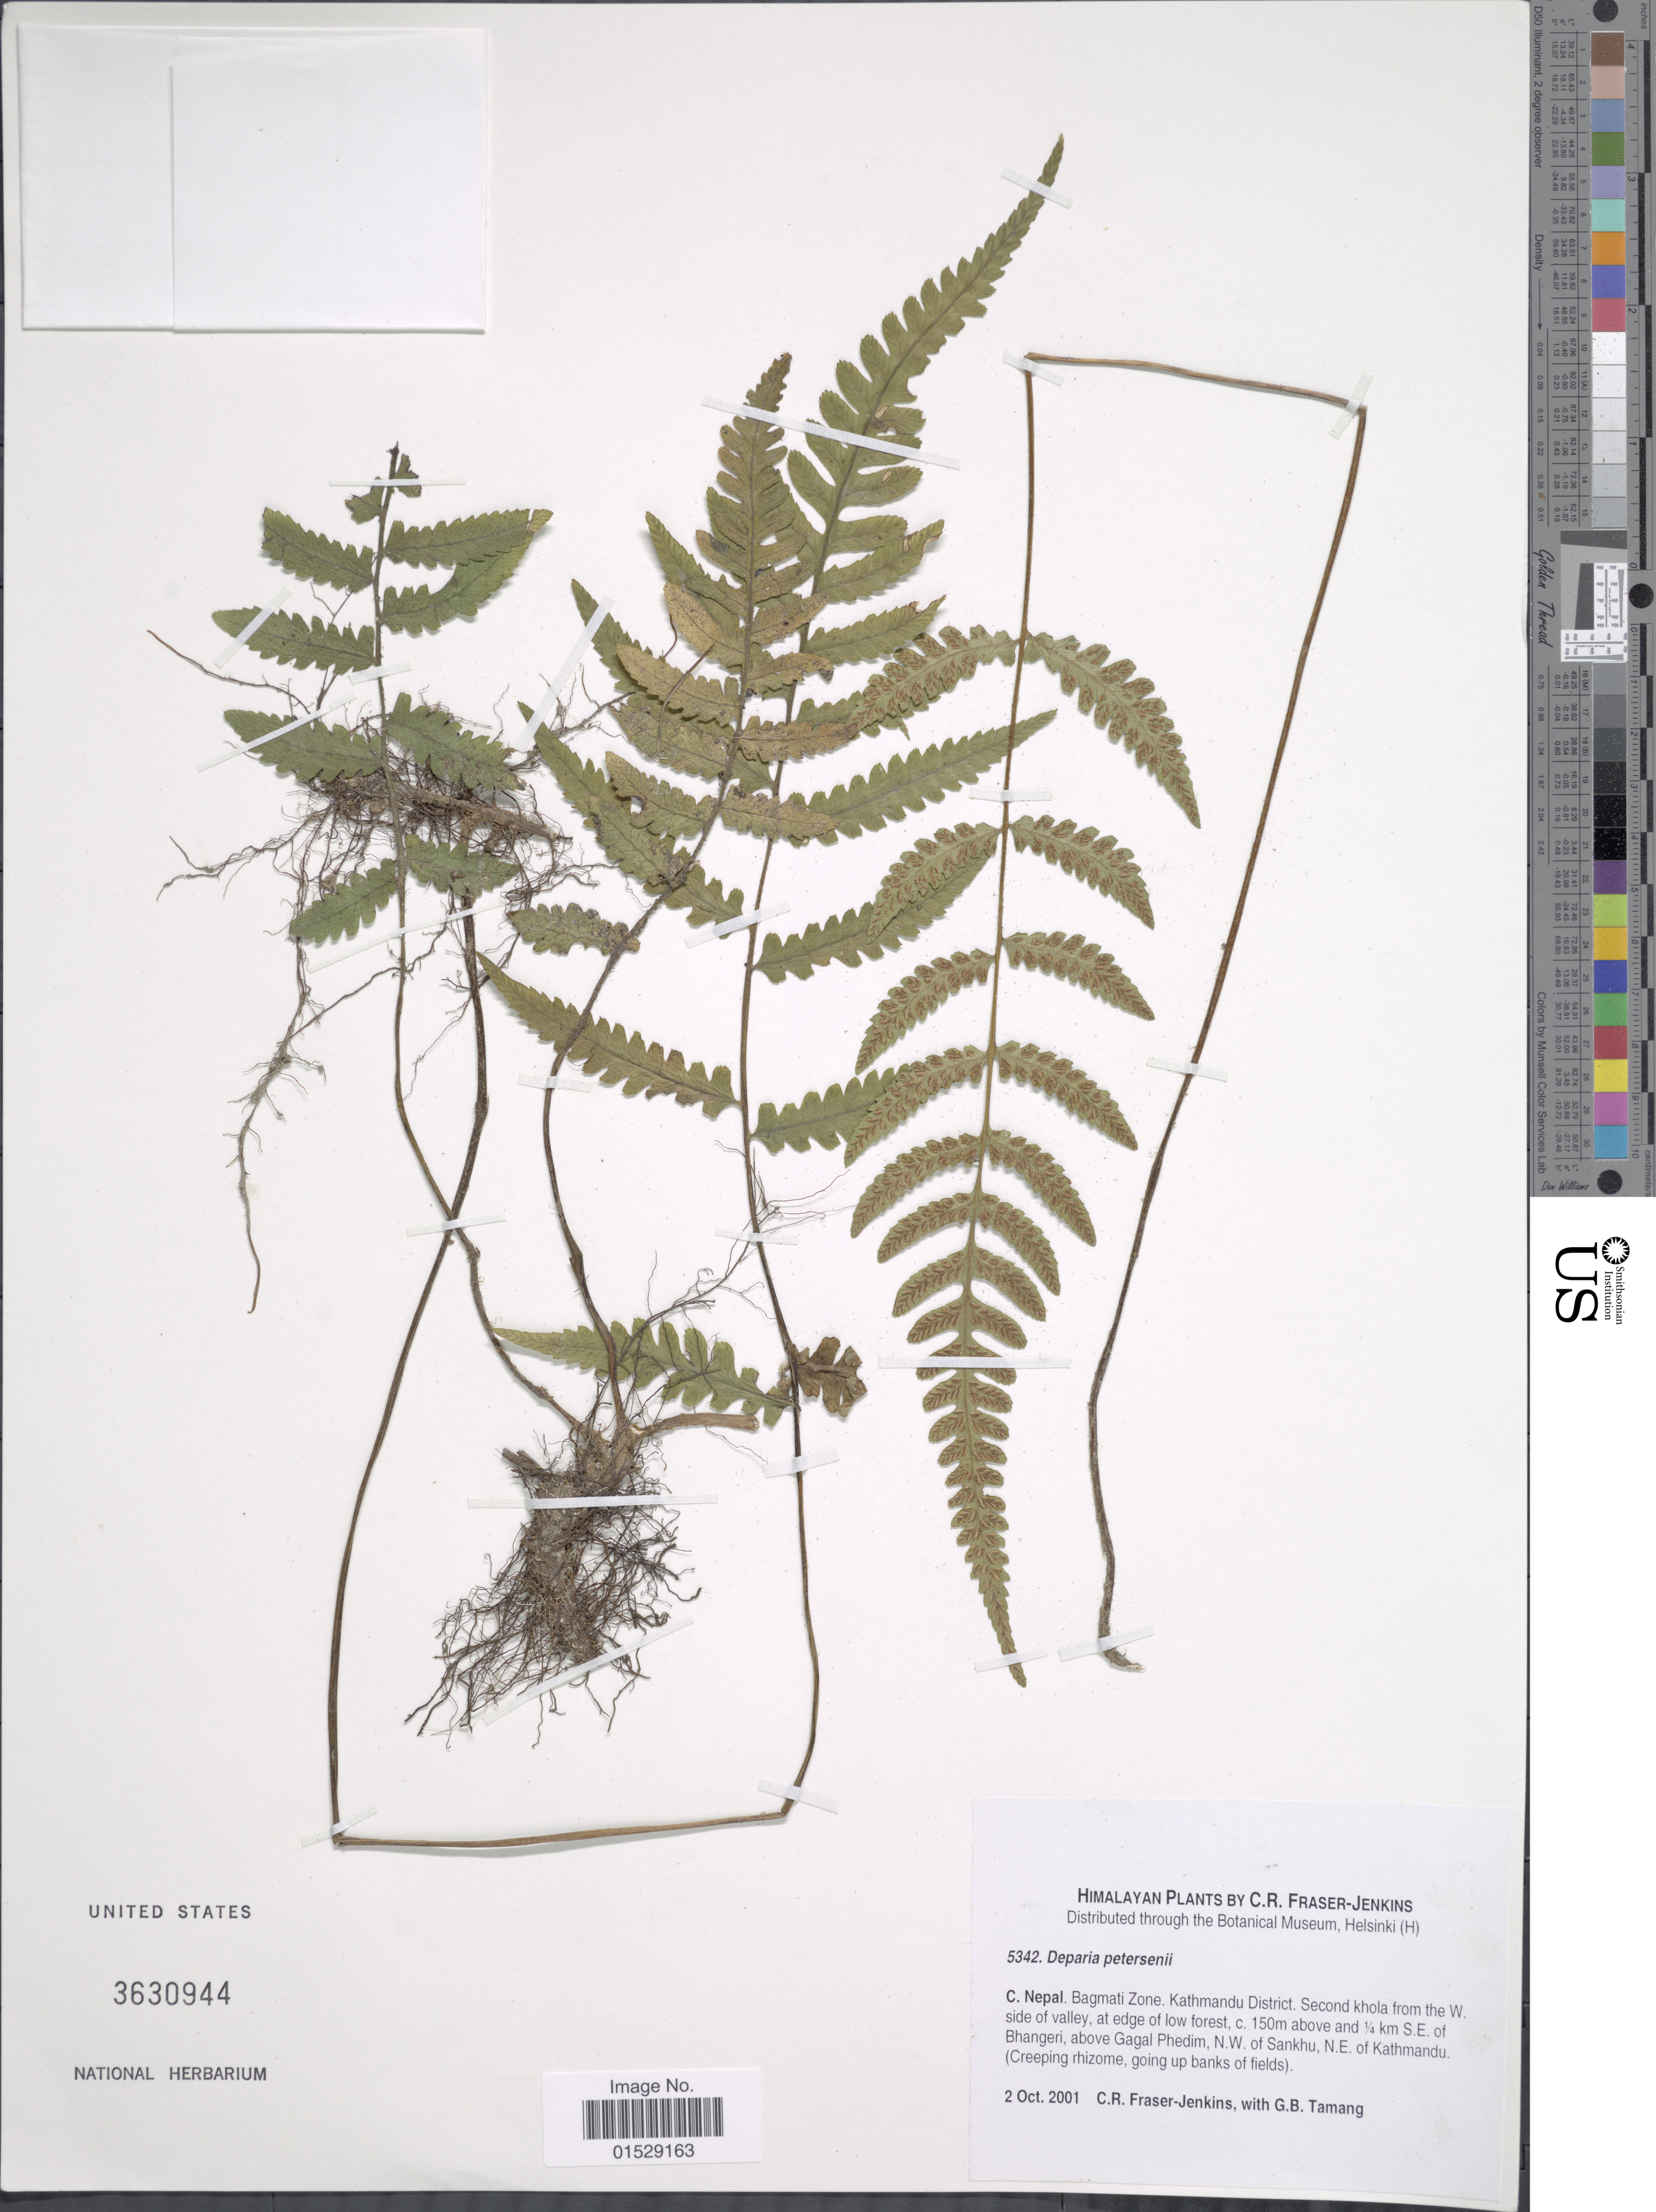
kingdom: Plantae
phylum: Tracheophyta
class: Polypodiopsida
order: Polypodiales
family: Athyriaceae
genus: Deparia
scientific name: Deparia petersenii var. petersenii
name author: (Kunze) M. Kato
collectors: C. R. Fraser-Jenkins & G. Tamang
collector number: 5342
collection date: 2001-10-02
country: Nepal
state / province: Bagmati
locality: Himalaya, C Nepal, Bagmati Zone, Kathmandu District, second khola from the W side of valley, at edge of low forest, c. 150 m above and 1/4 km S. E. of Bhangeri, above Gagal Phedim, N.W. of Sankhu, N.E. of Kathmandu (Creeping rhizome, going up banks of fields)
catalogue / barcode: US 3630944